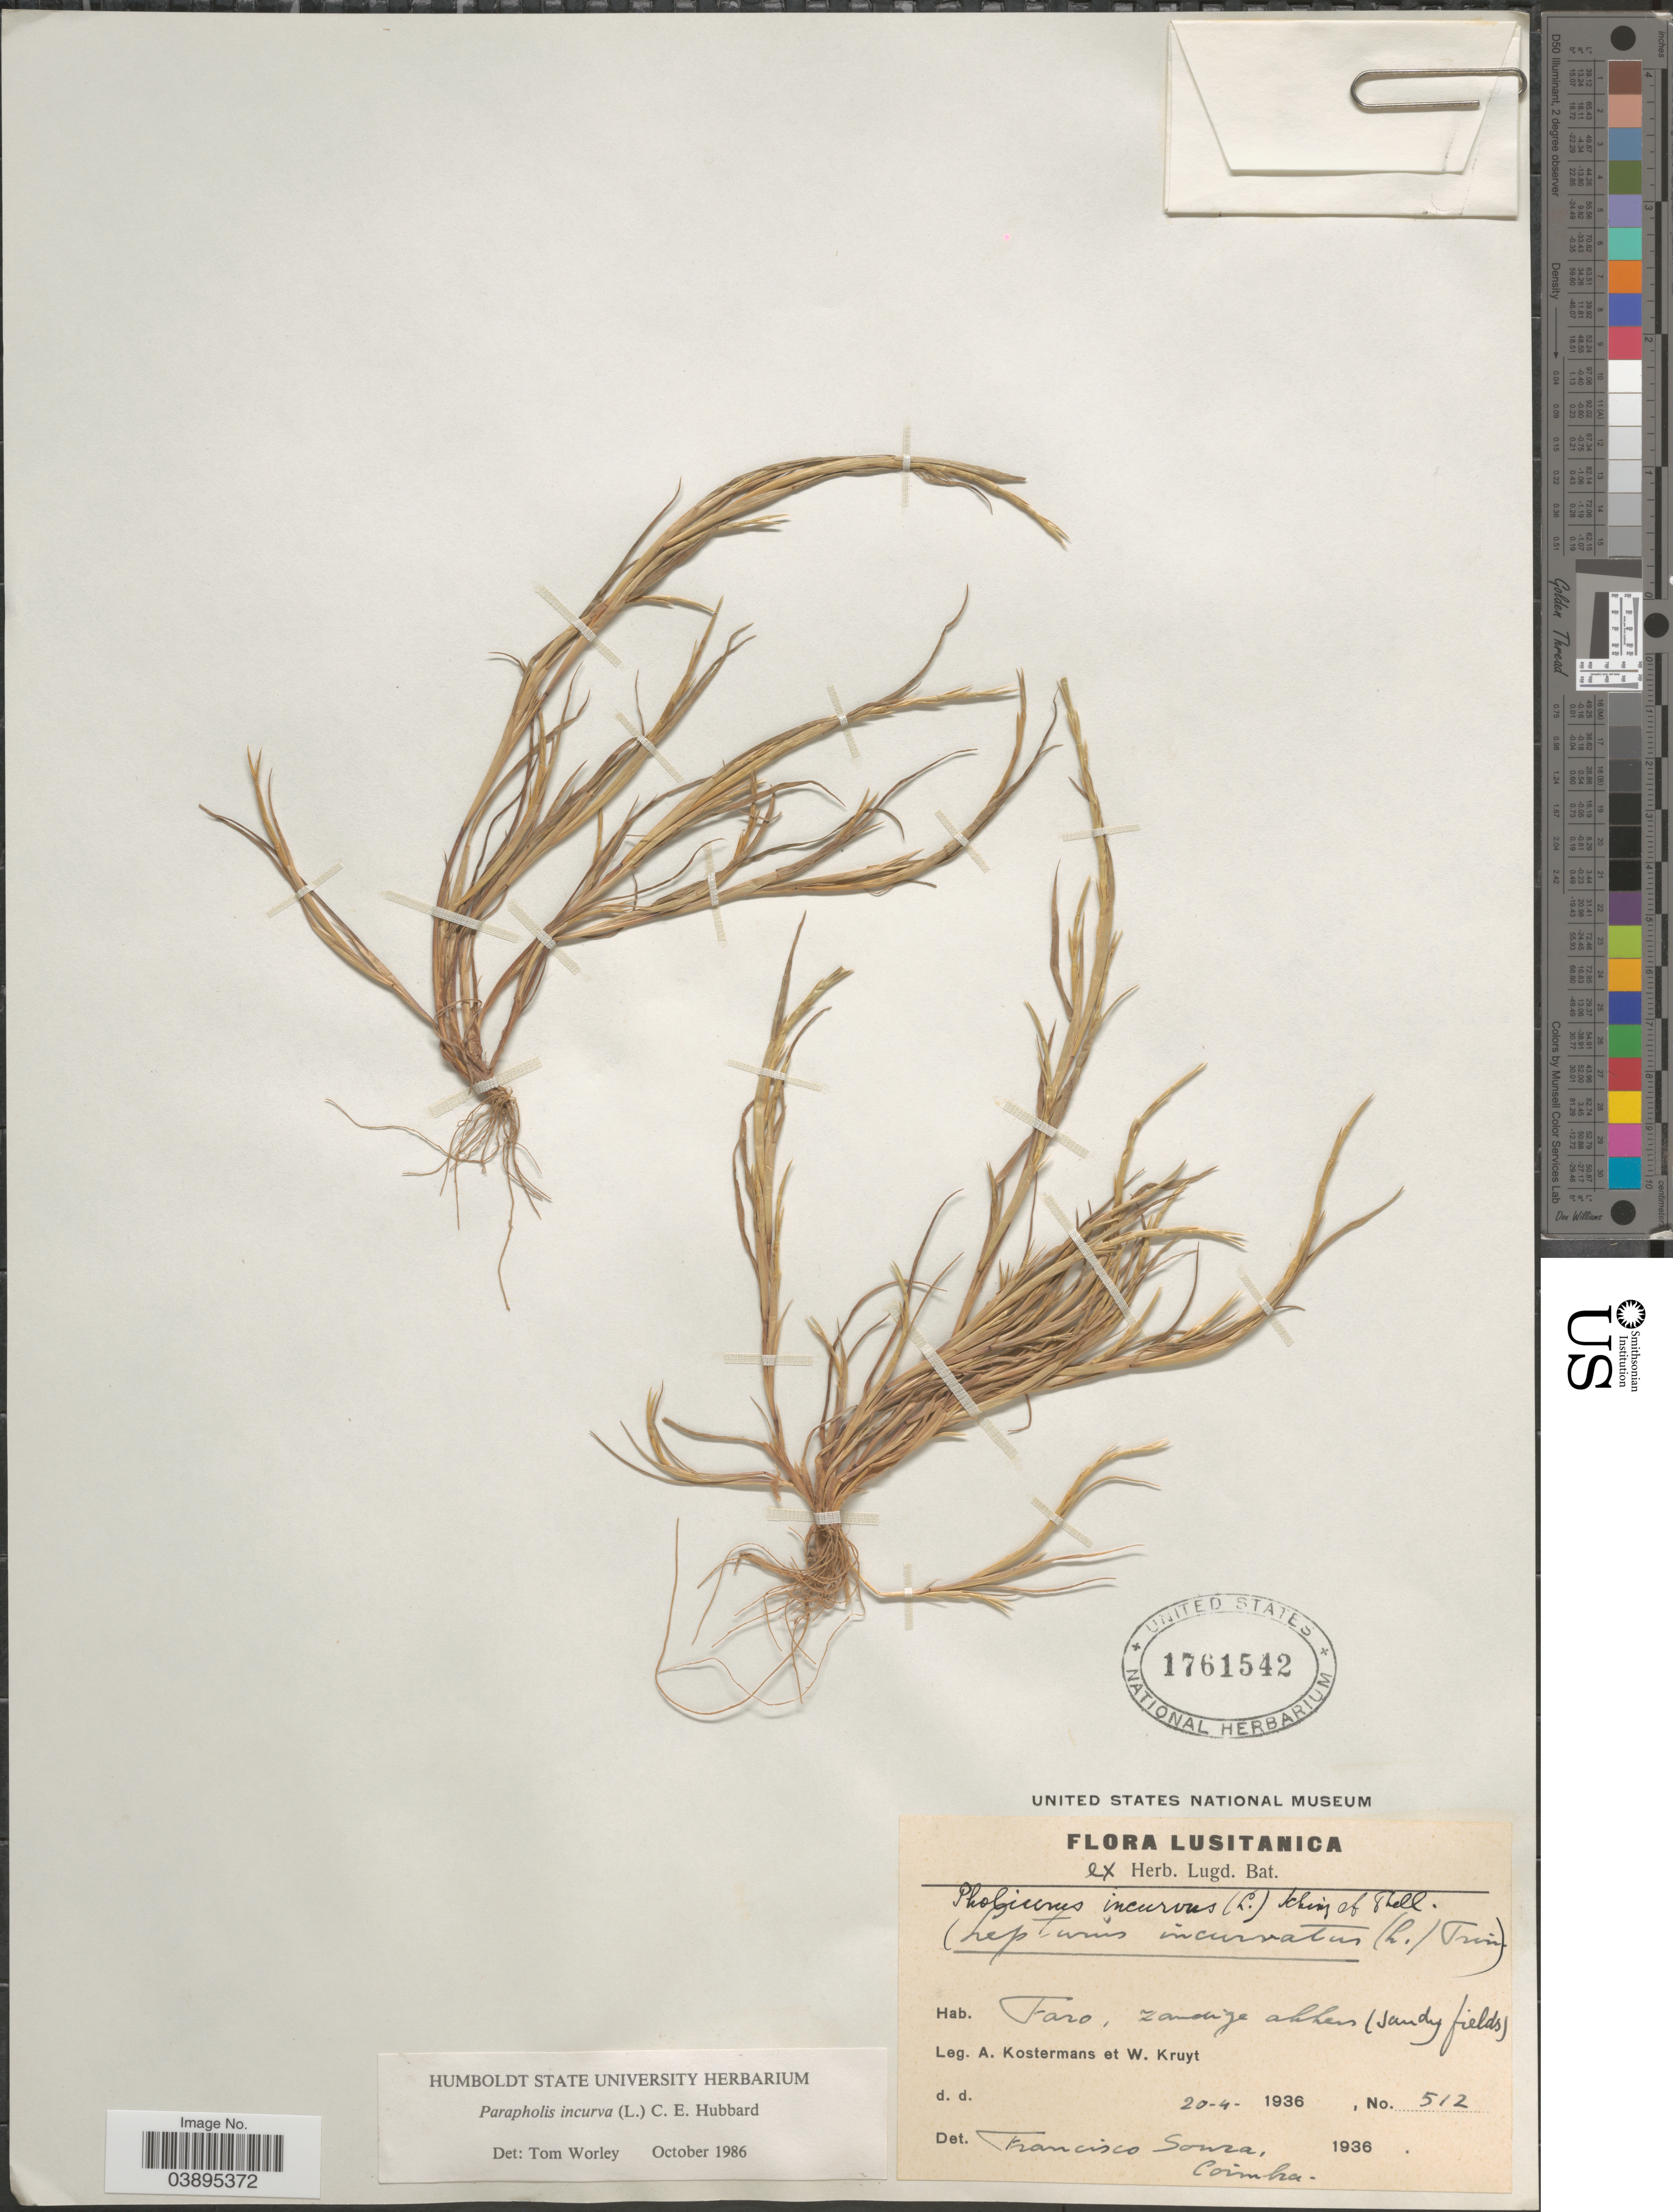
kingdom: Plantae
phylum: Tracheophyta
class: Liliopsida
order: Poales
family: Poaceae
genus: Parapholis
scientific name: Parapholis incurva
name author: (L.) C.E. Hubb.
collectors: A. J. G. Kostermans & W. Kruyt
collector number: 512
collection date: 1936-04-20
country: Portugal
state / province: Faro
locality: Lusitanica. Sandy fields.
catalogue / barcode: US 1761542